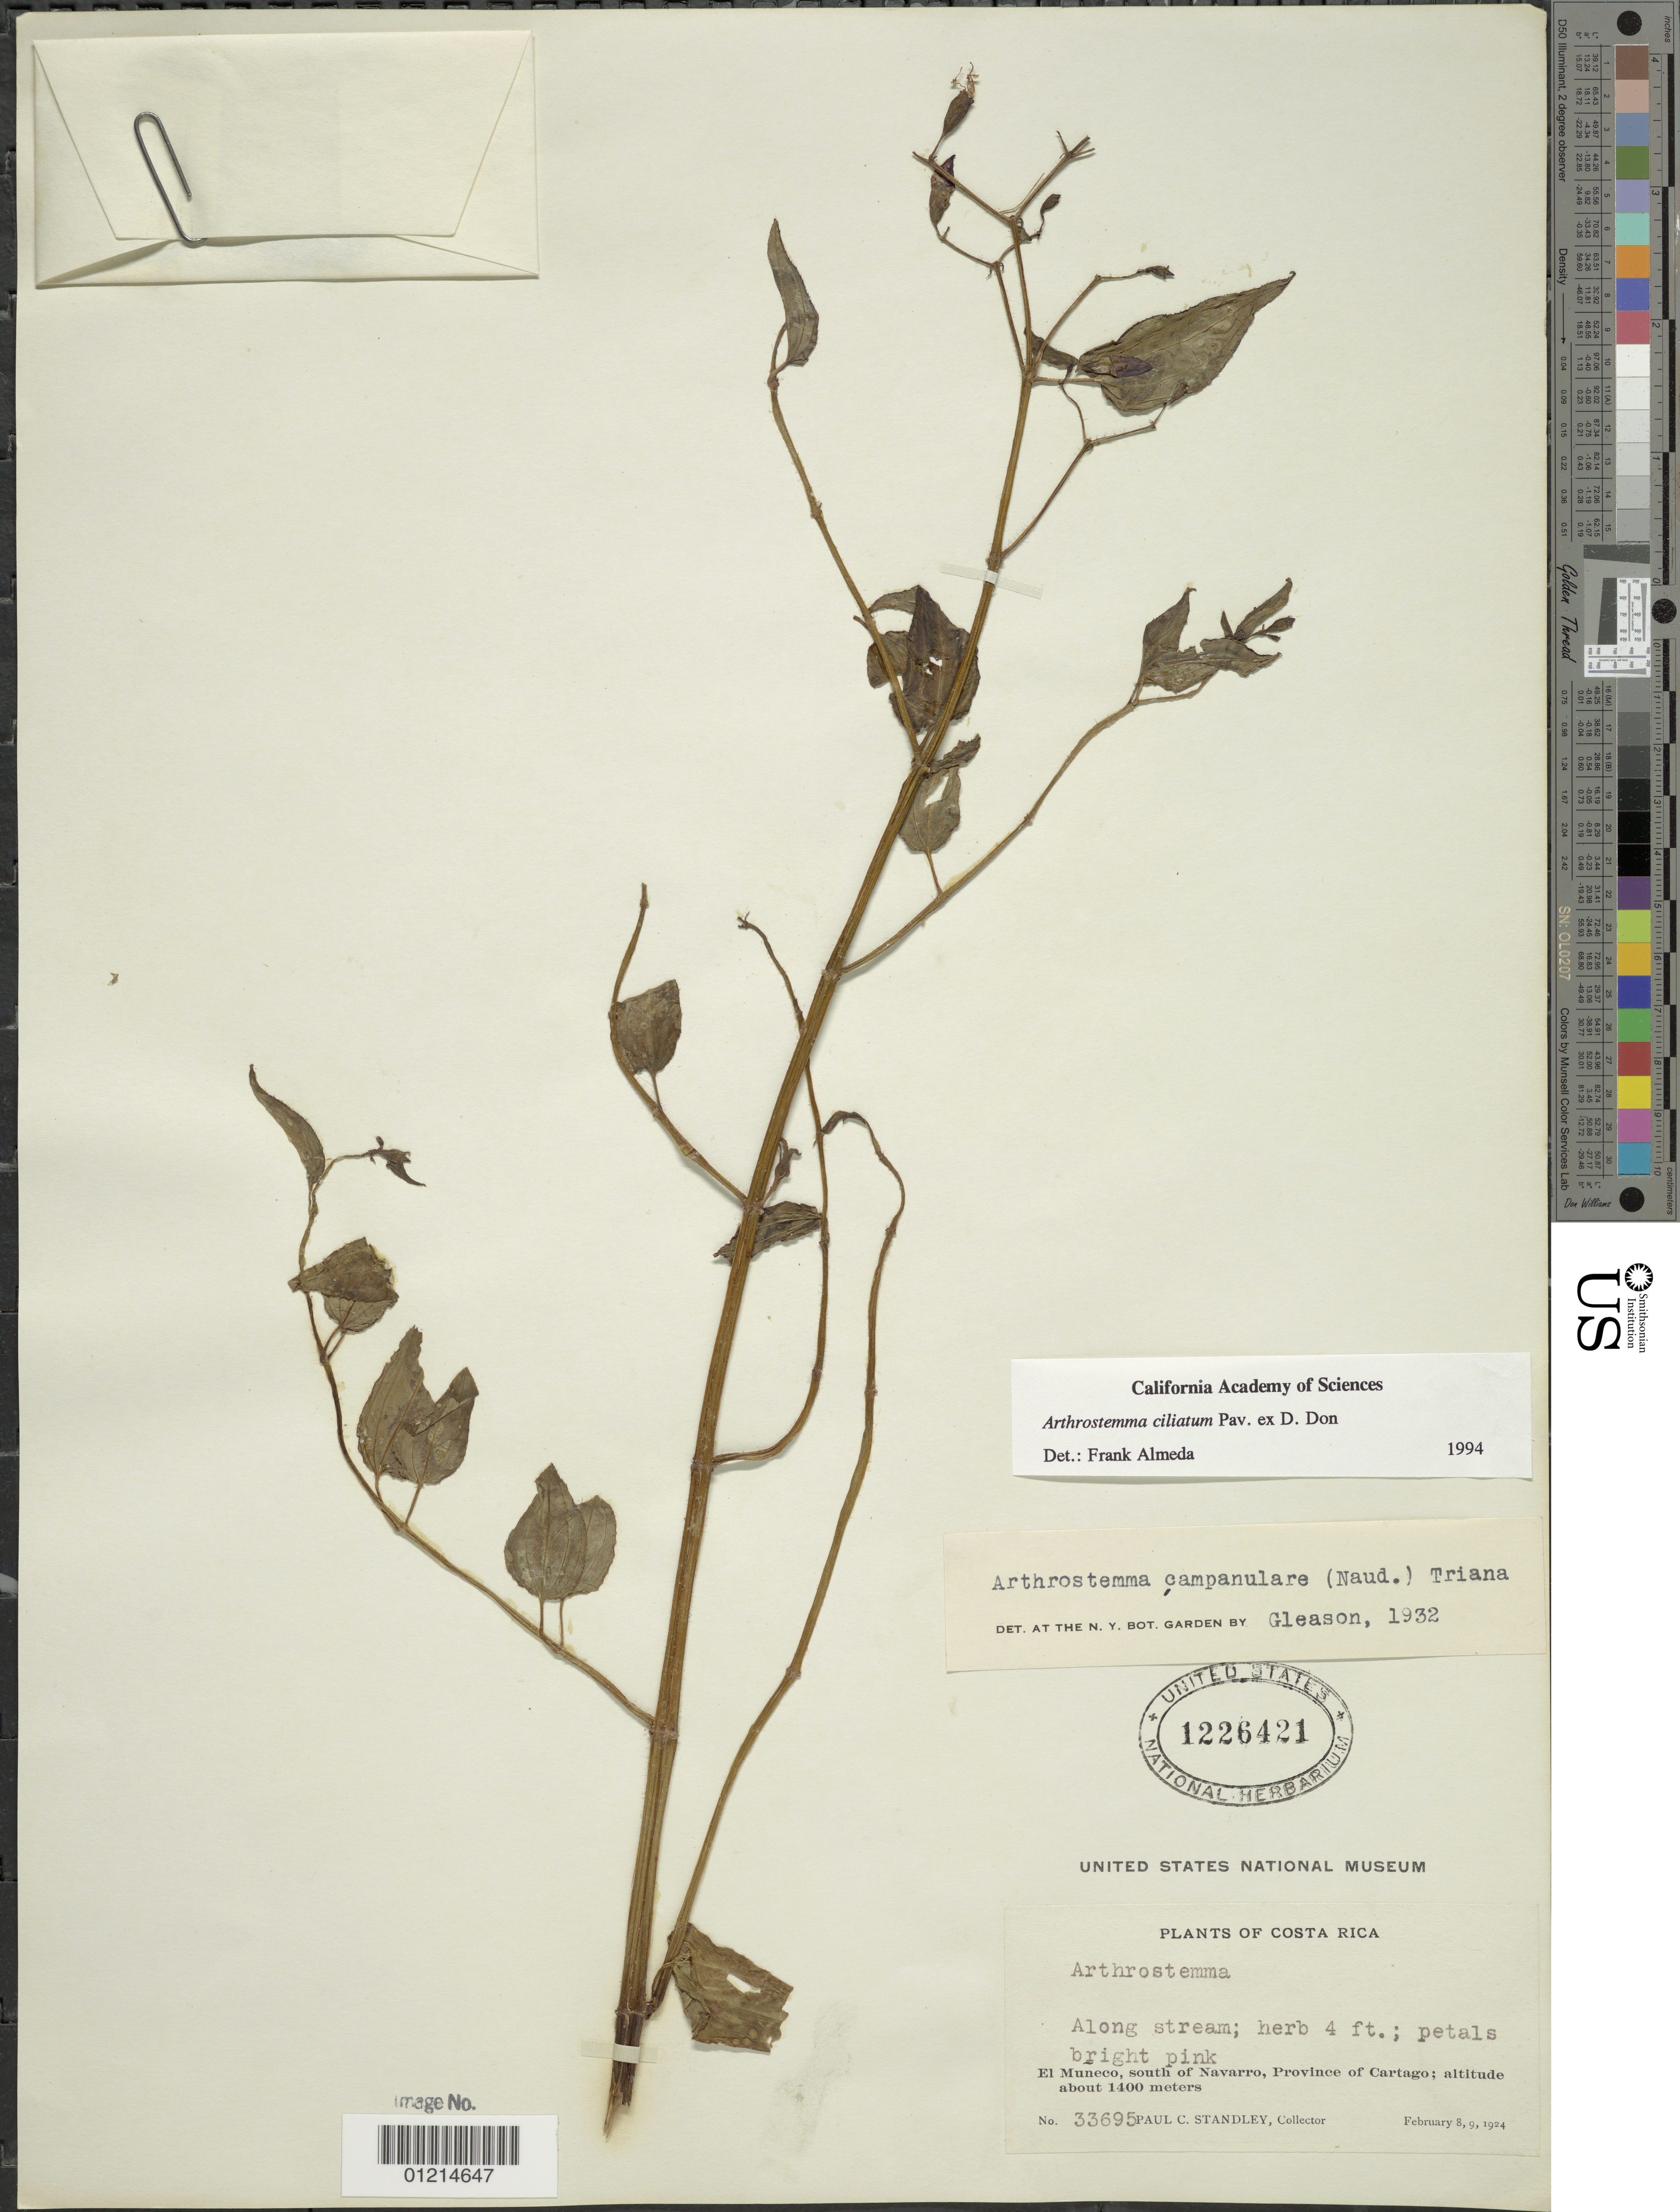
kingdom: Plantae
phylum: Tracheophyta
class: Magnoliopsida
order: Myrtales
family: Melastomataceae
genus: Arthrostemma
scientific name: Arthrostemma ciliatum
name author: Pav. ex D. Don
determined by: Almeda, F.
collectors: P. C. Standley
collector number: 33695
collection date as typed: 08 Feb 1924 and 09 Feb 1924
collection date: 1924-02-08,1924-02-09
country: Costa Rica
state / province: Cartago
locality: El Muneco, S of Navaro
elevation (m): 1400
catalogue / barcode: US 1226421